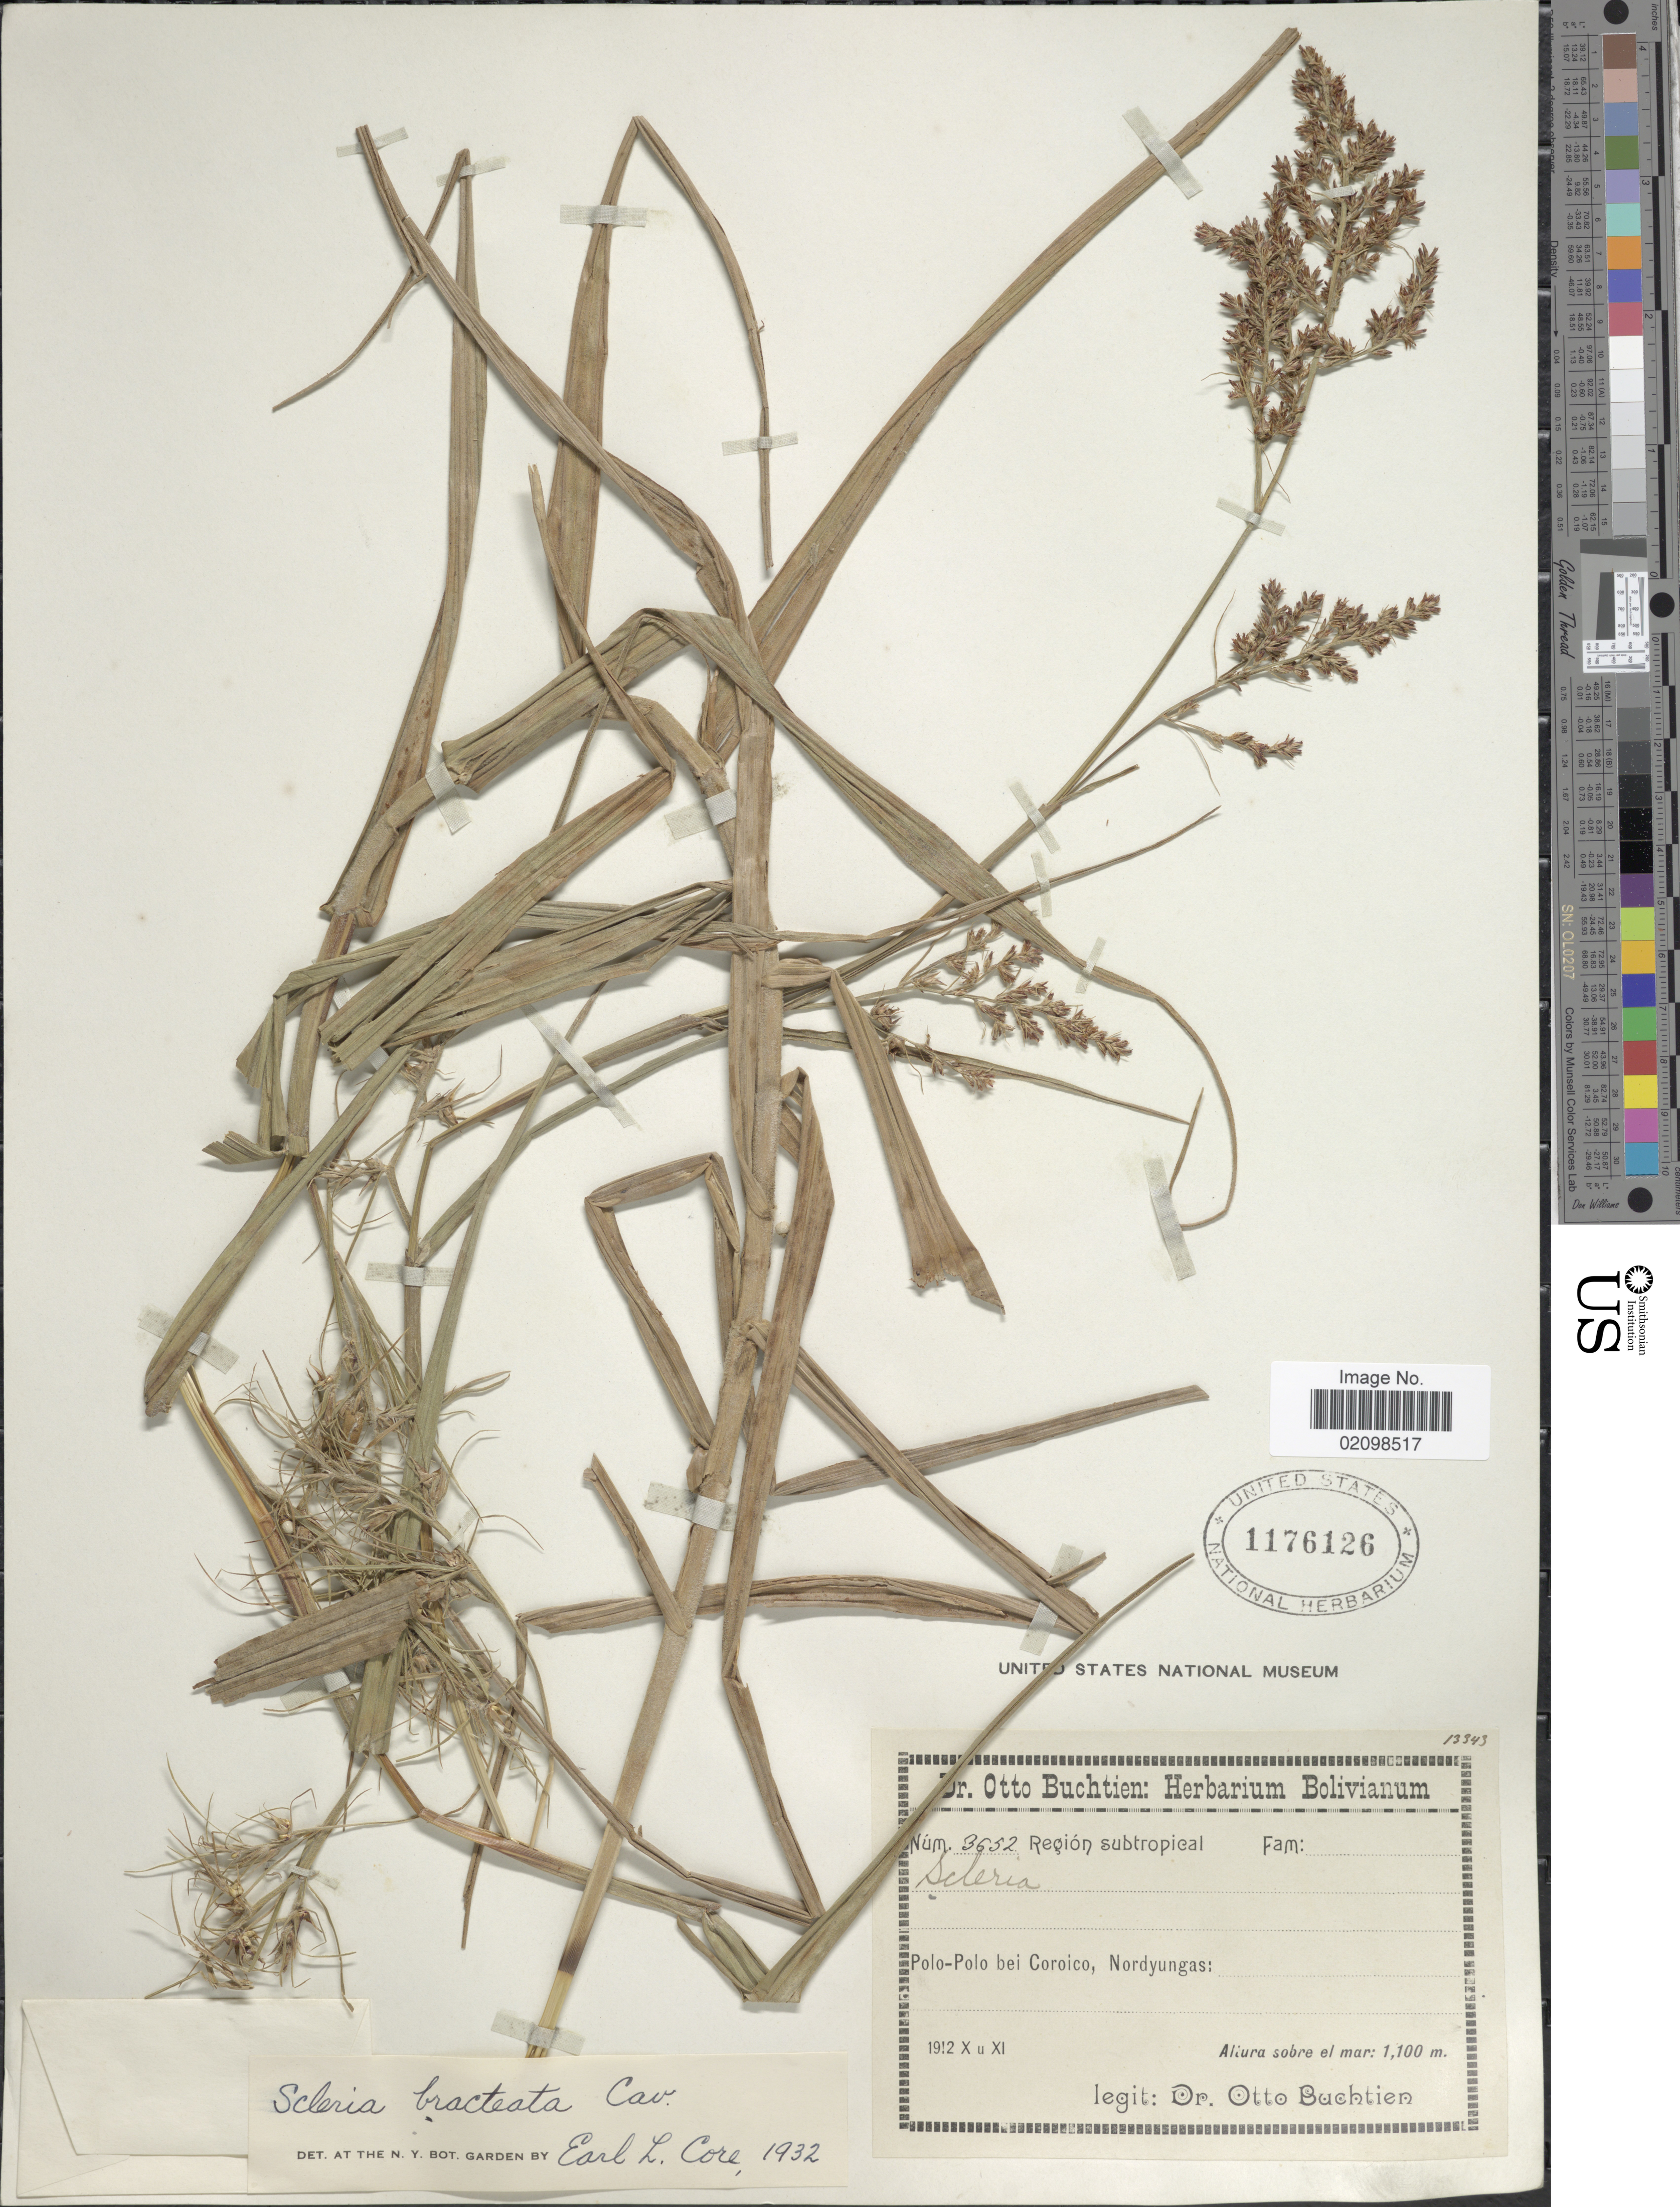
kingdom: Plantae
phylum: Tracheophyta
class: Liliopsida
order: Poales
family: Cyperaceae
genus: Scleria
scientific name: Scleria bracteata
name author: Cav.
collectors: O. Buchtien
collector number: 3652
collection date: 1912-10/1912-11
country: Bolivia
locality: Polo-Polo bei Coroico, Nordyungas.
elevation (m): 1100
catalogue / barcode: US 1176126